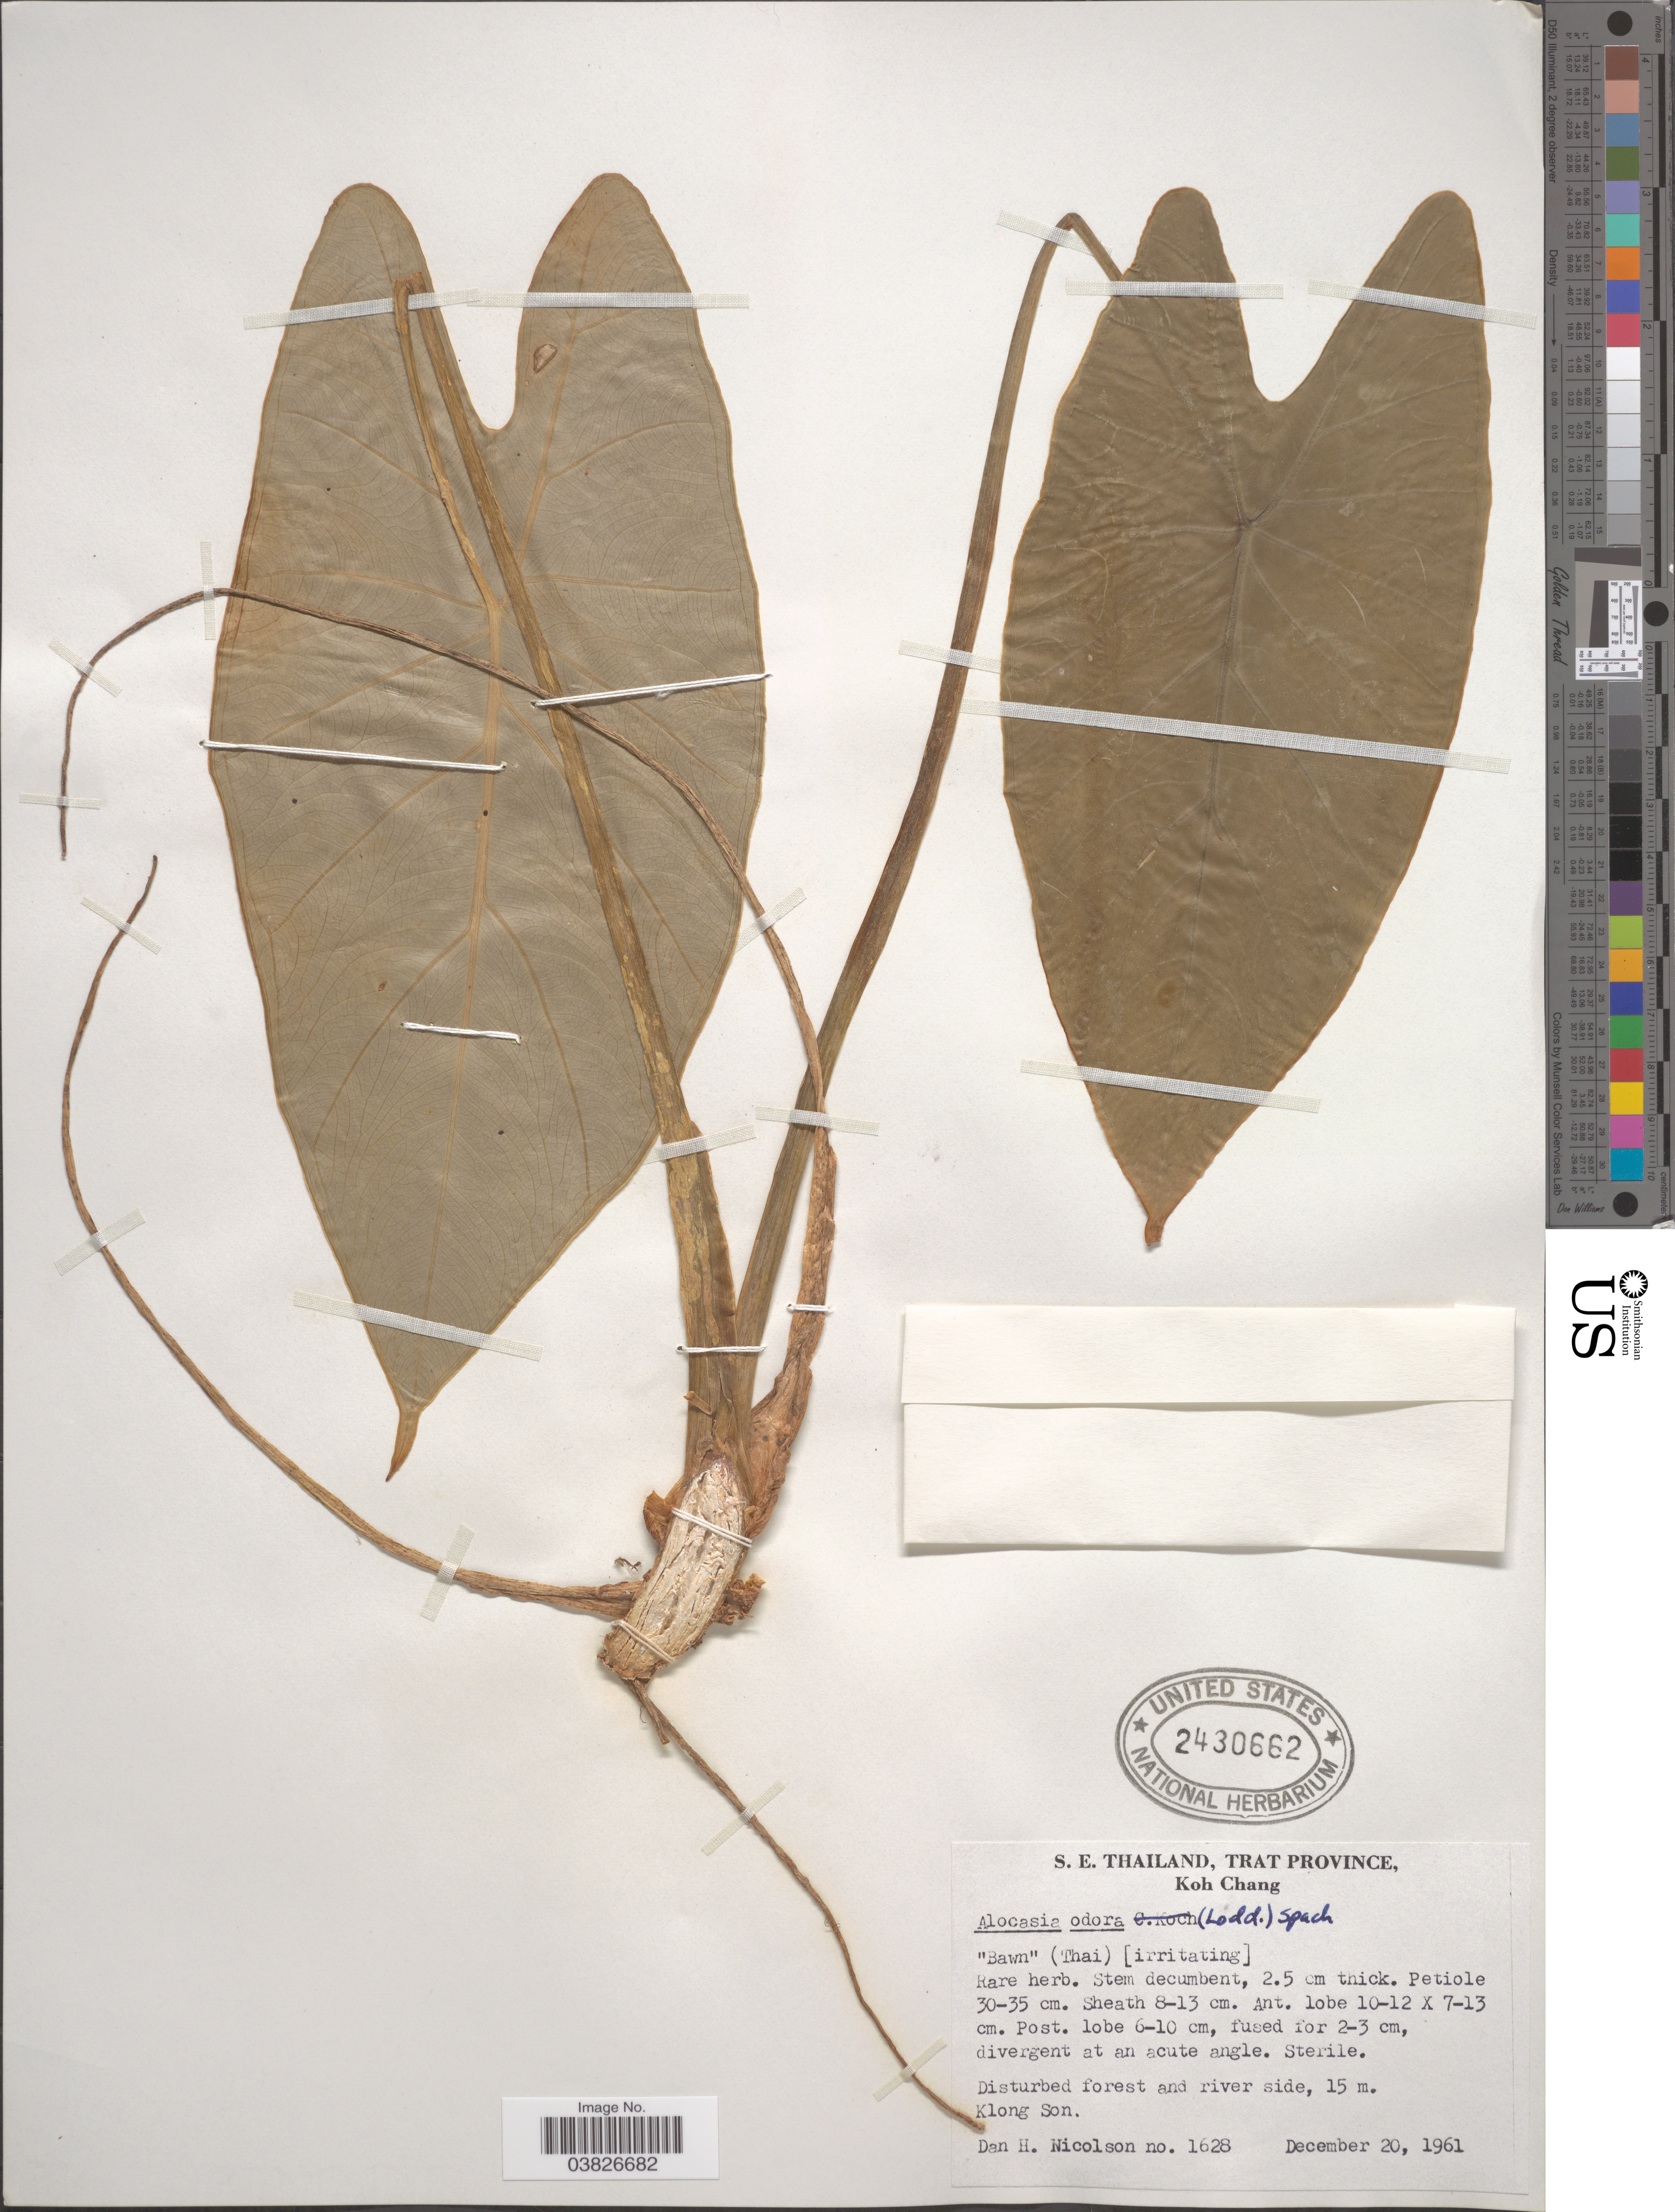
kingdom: Plantae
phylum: Tracheophyta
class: Liliopsida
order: Alismatales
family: Araceae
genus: Alocasia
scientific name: Alocasia odora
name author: (Roxb. ex Lodd. et al.) Spach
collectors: D. H. Nicolson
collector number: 1628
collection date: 1961-12-20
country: Thailand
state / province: Trat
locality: S.E. Thailand. Koh Chang. Klong Son.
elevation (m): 15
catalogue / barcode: US 2430662